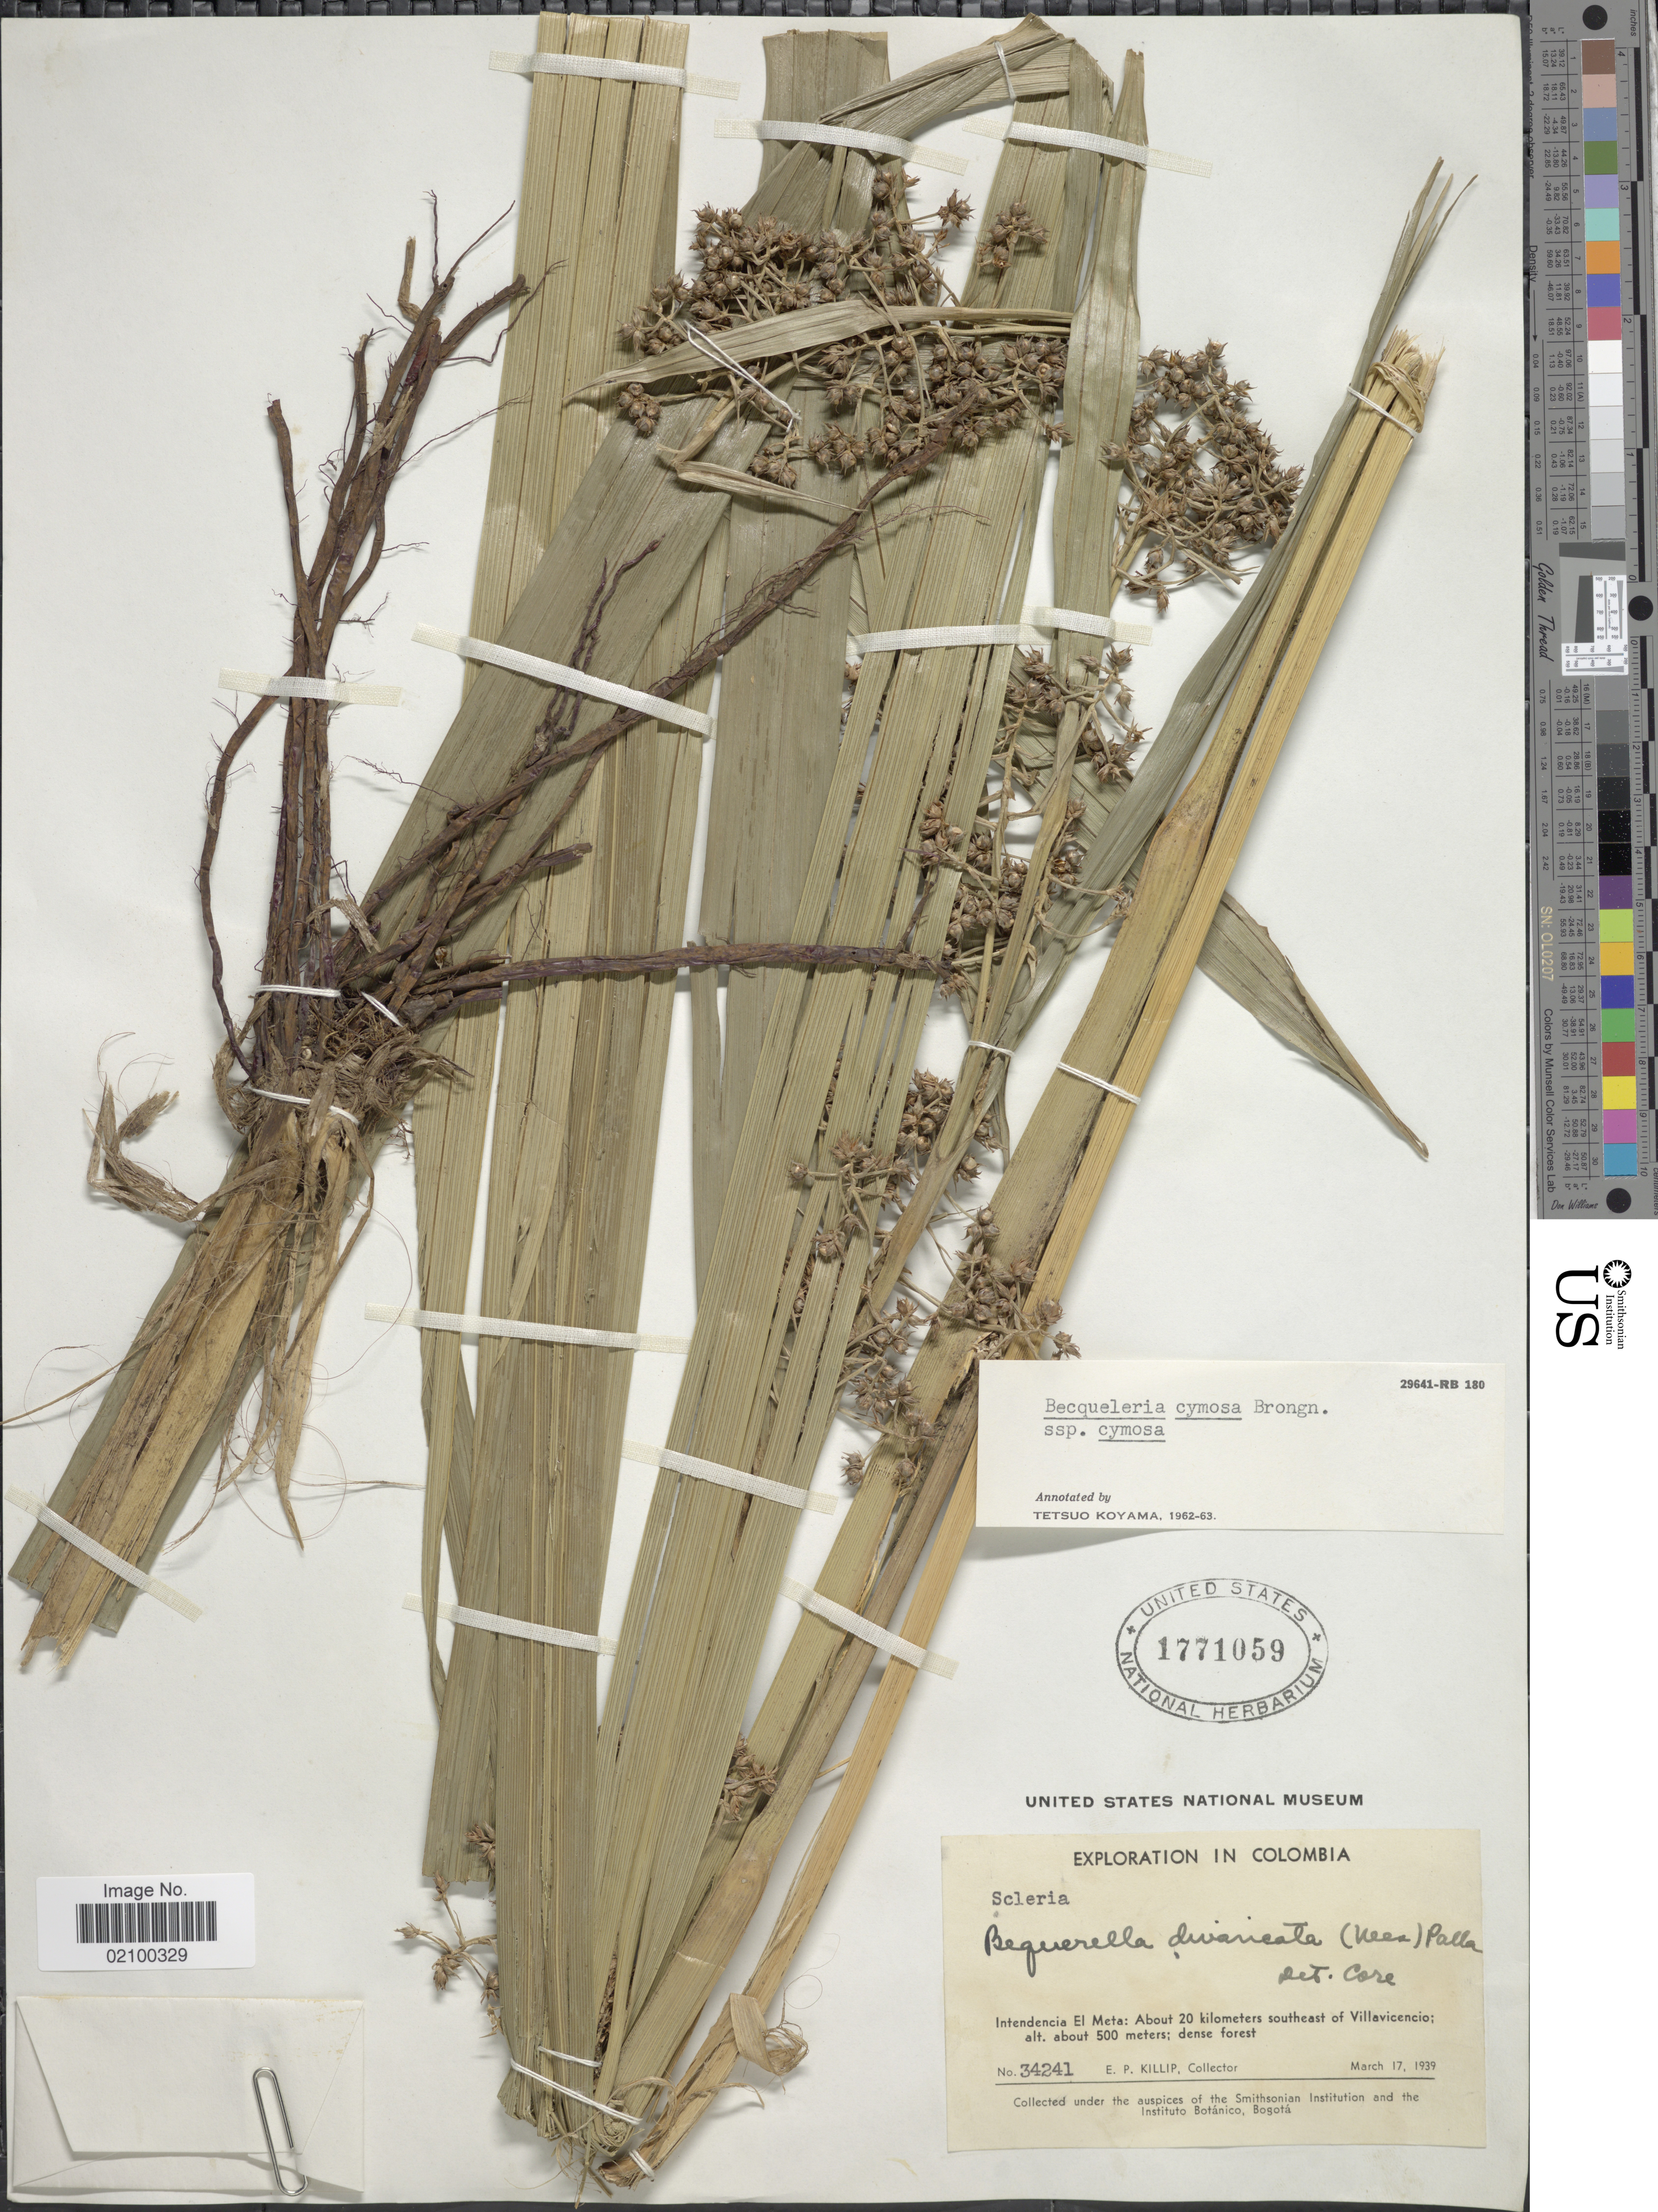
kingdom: Plantae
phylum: Tracheophyta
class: Liliopsida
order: Poales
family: Cyperaceae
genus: Becquerelia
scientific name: Becquerelia cymosa subsp. cymosa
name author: Brongn.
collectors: E. P. Killip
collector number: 34241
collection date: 1939-03-17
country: Colombia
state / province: Meta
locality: About 20 kilometers southeast of Villavicencio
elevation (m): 500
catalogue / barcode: US 1771059